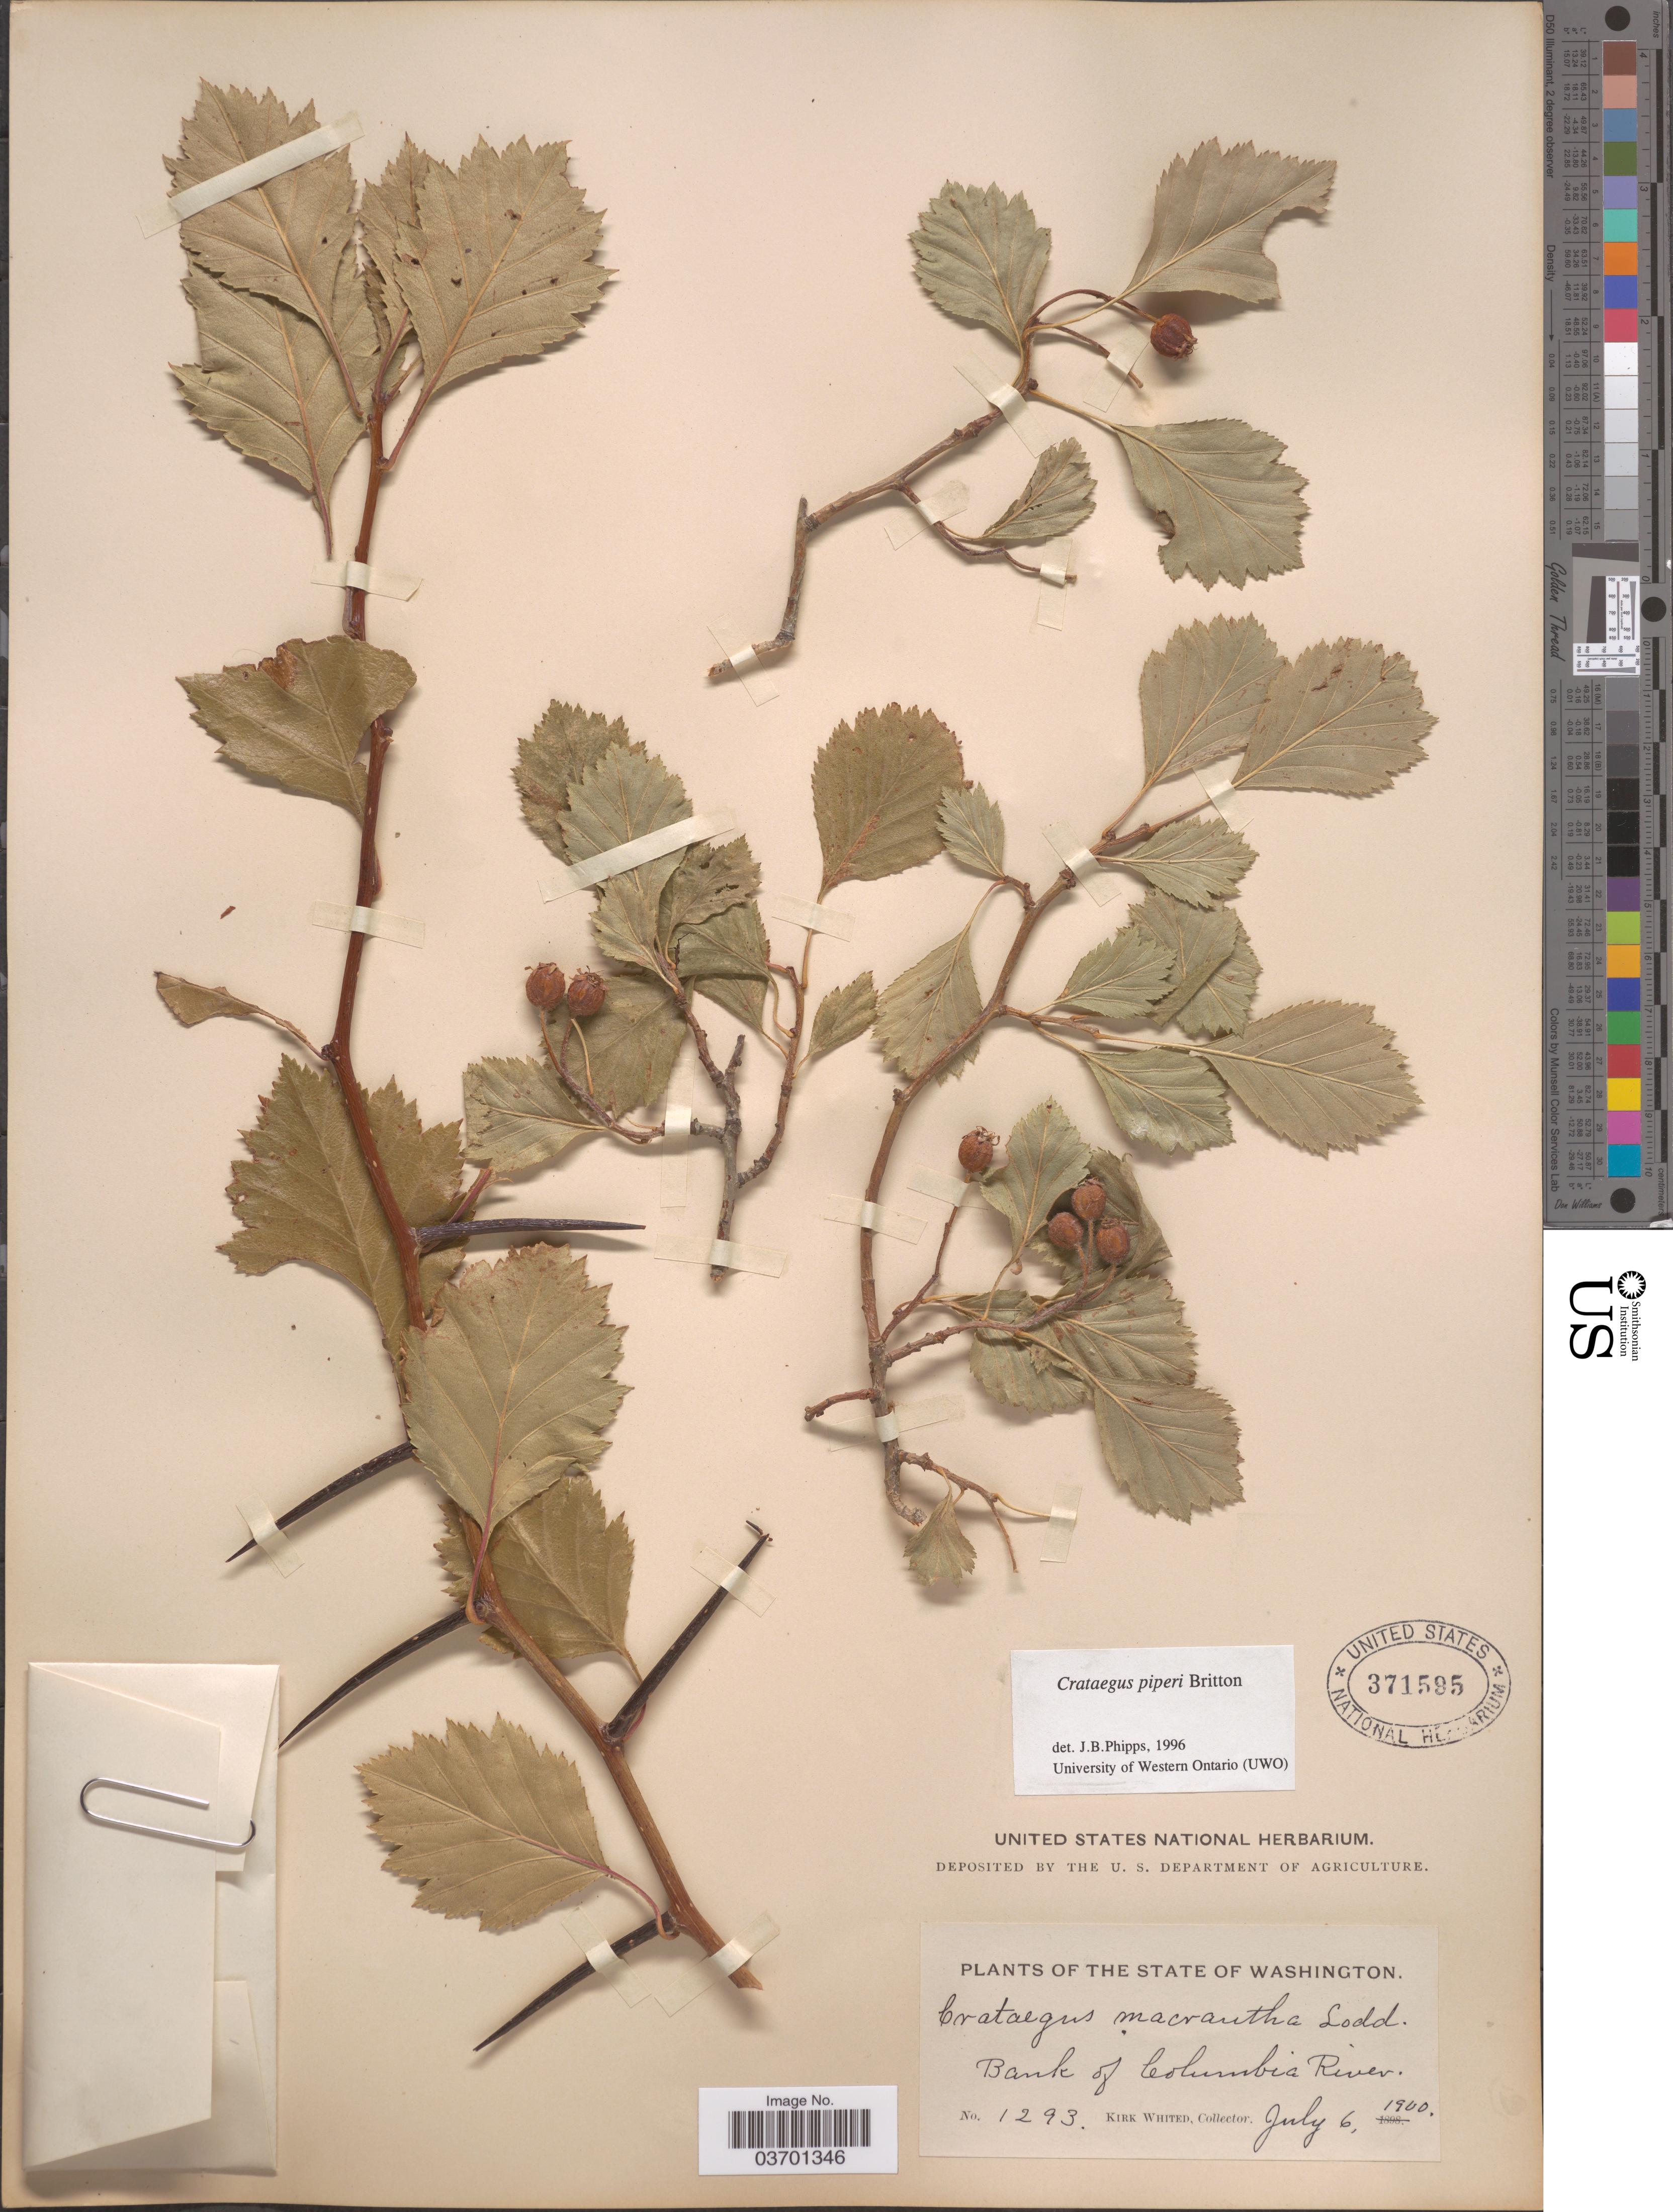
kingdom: Plantae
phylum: Tracheophyta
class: Magnoliopsida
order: Rosales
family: Rosaceae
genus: Crataegus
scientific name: Crataegus piperi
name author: Britton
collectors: K. Whited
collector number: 1293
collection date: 1900-07-06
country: United States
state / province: Washington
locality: Bank of Columbia River.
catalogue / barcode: US 371595